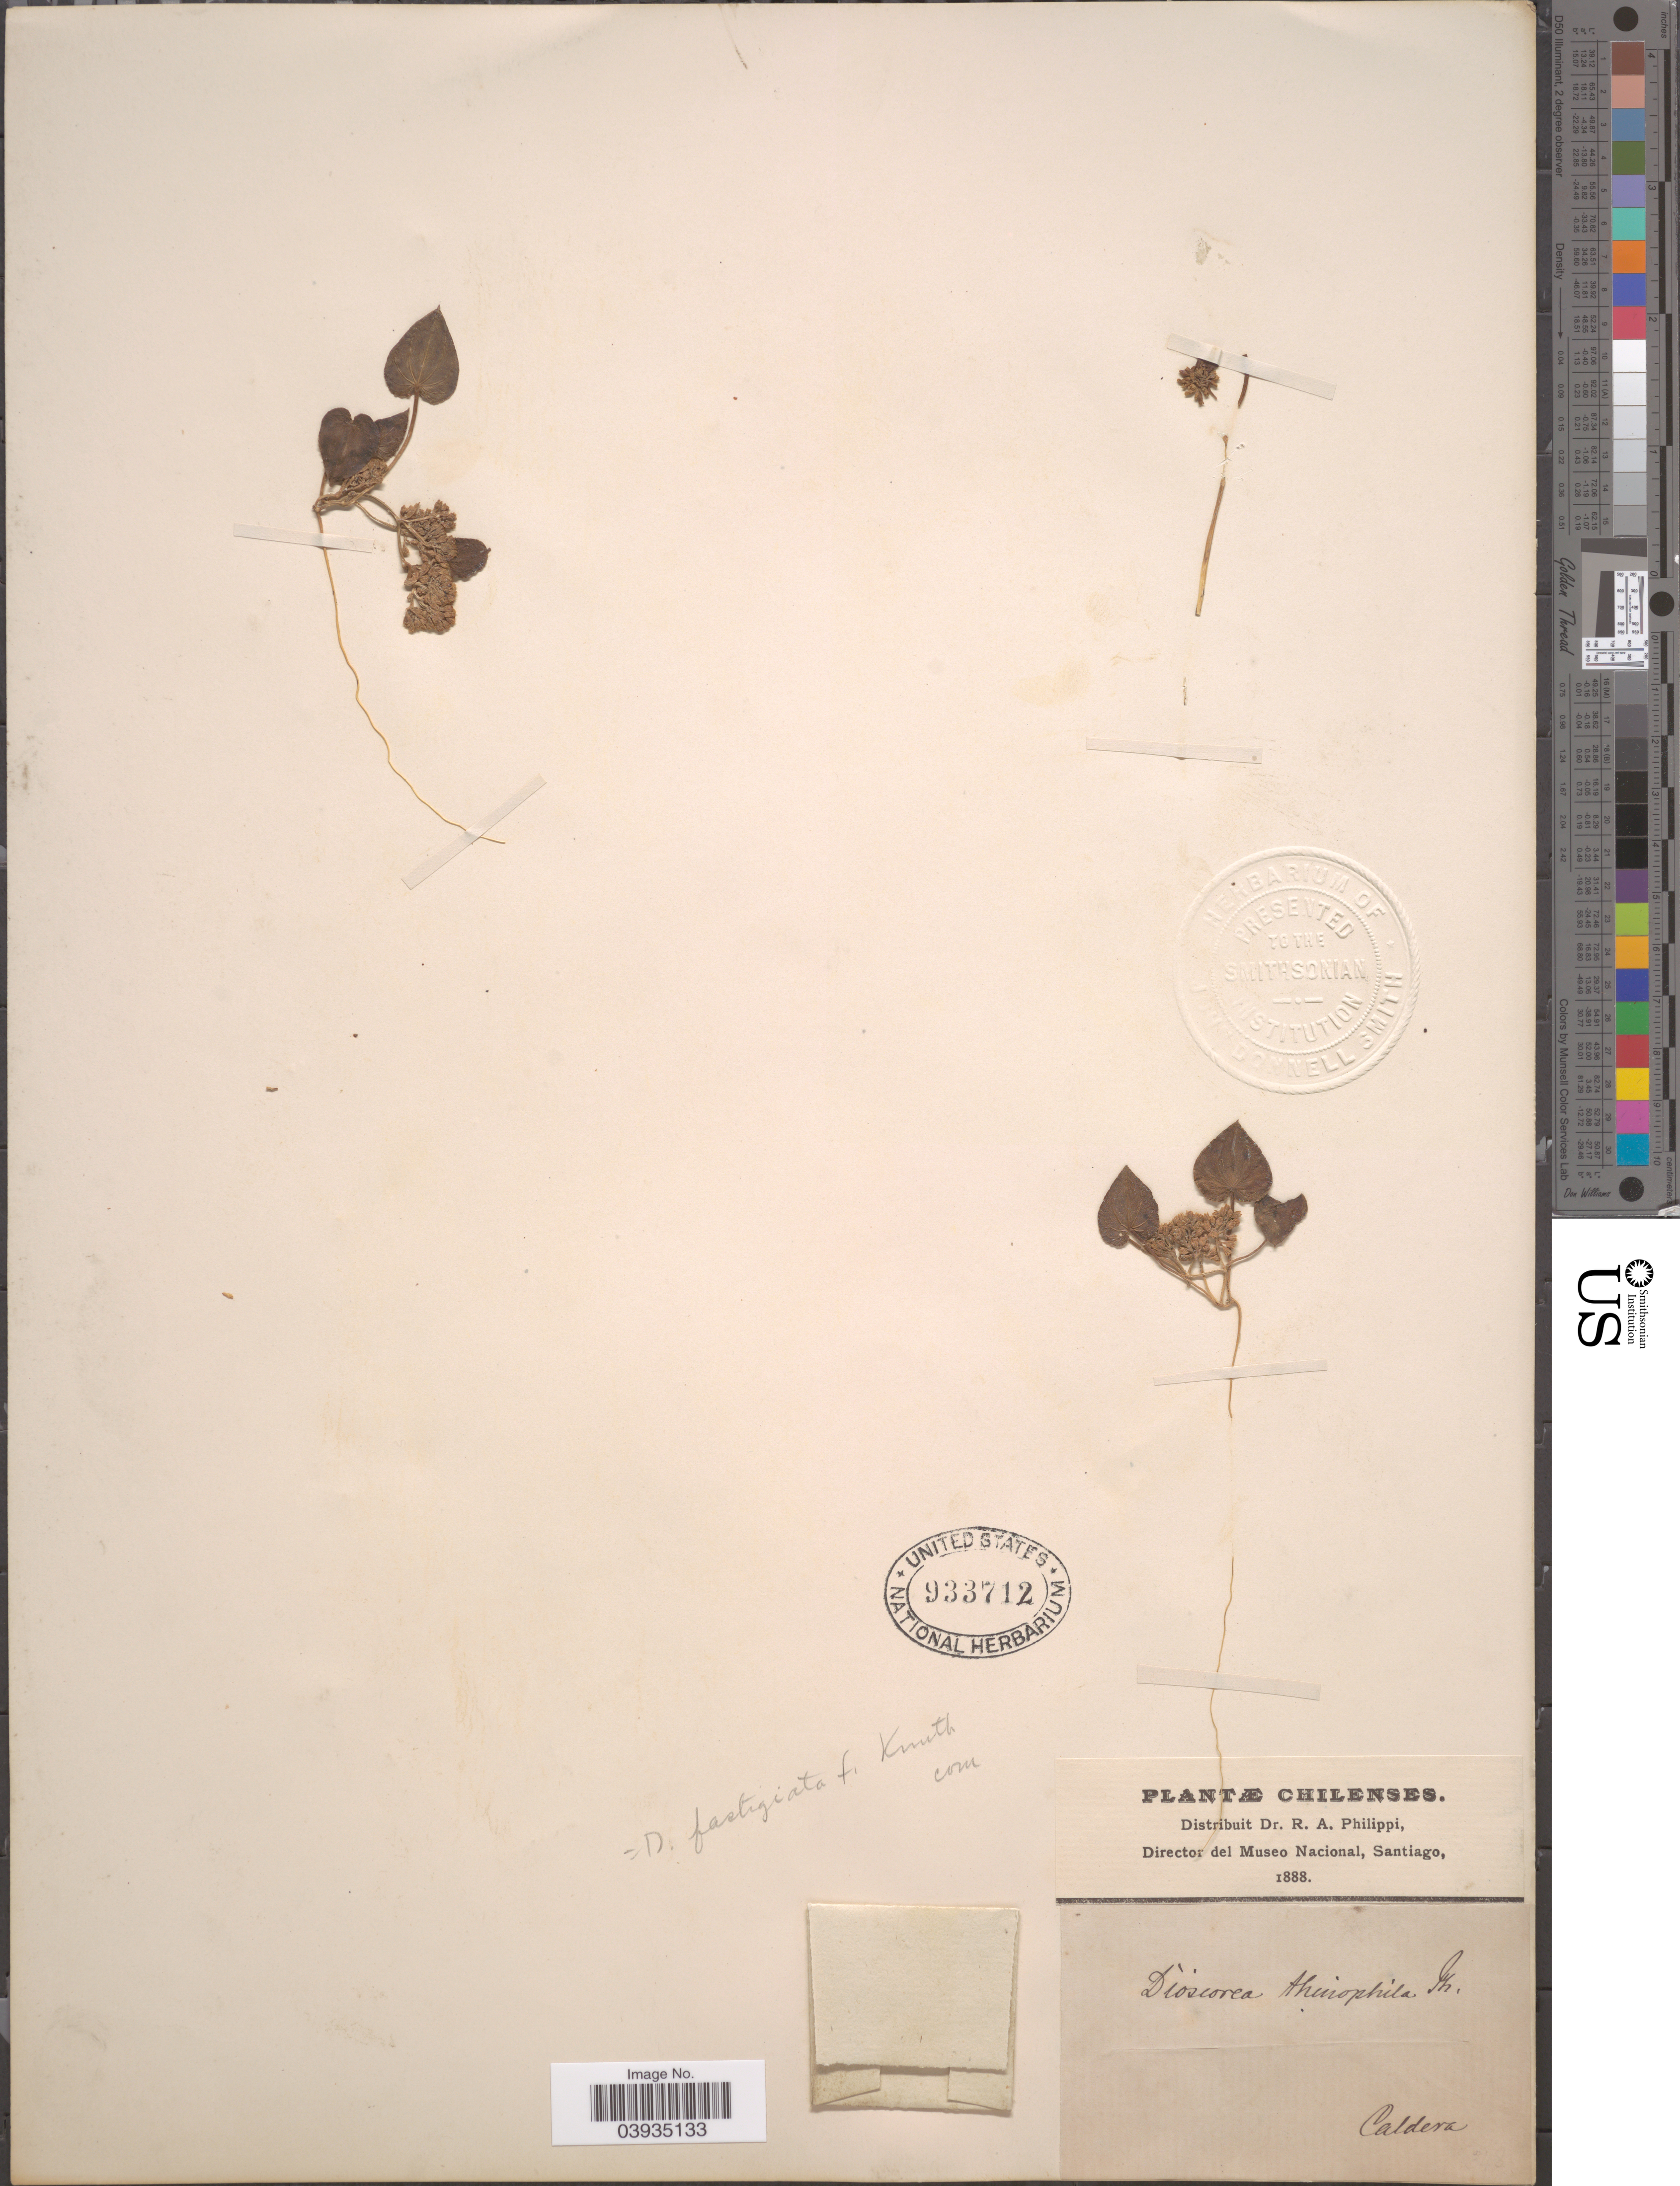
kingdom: Plantae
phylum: Tracheophyta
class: Liliopsida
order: Dioscoreales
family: Dioscoreaceae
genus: Dioscorea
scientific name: Dioscorea fastigiata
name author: Gay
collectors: ex. herb. R.A. Philippi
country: Chile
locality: Caldera.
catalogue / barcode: US 933712